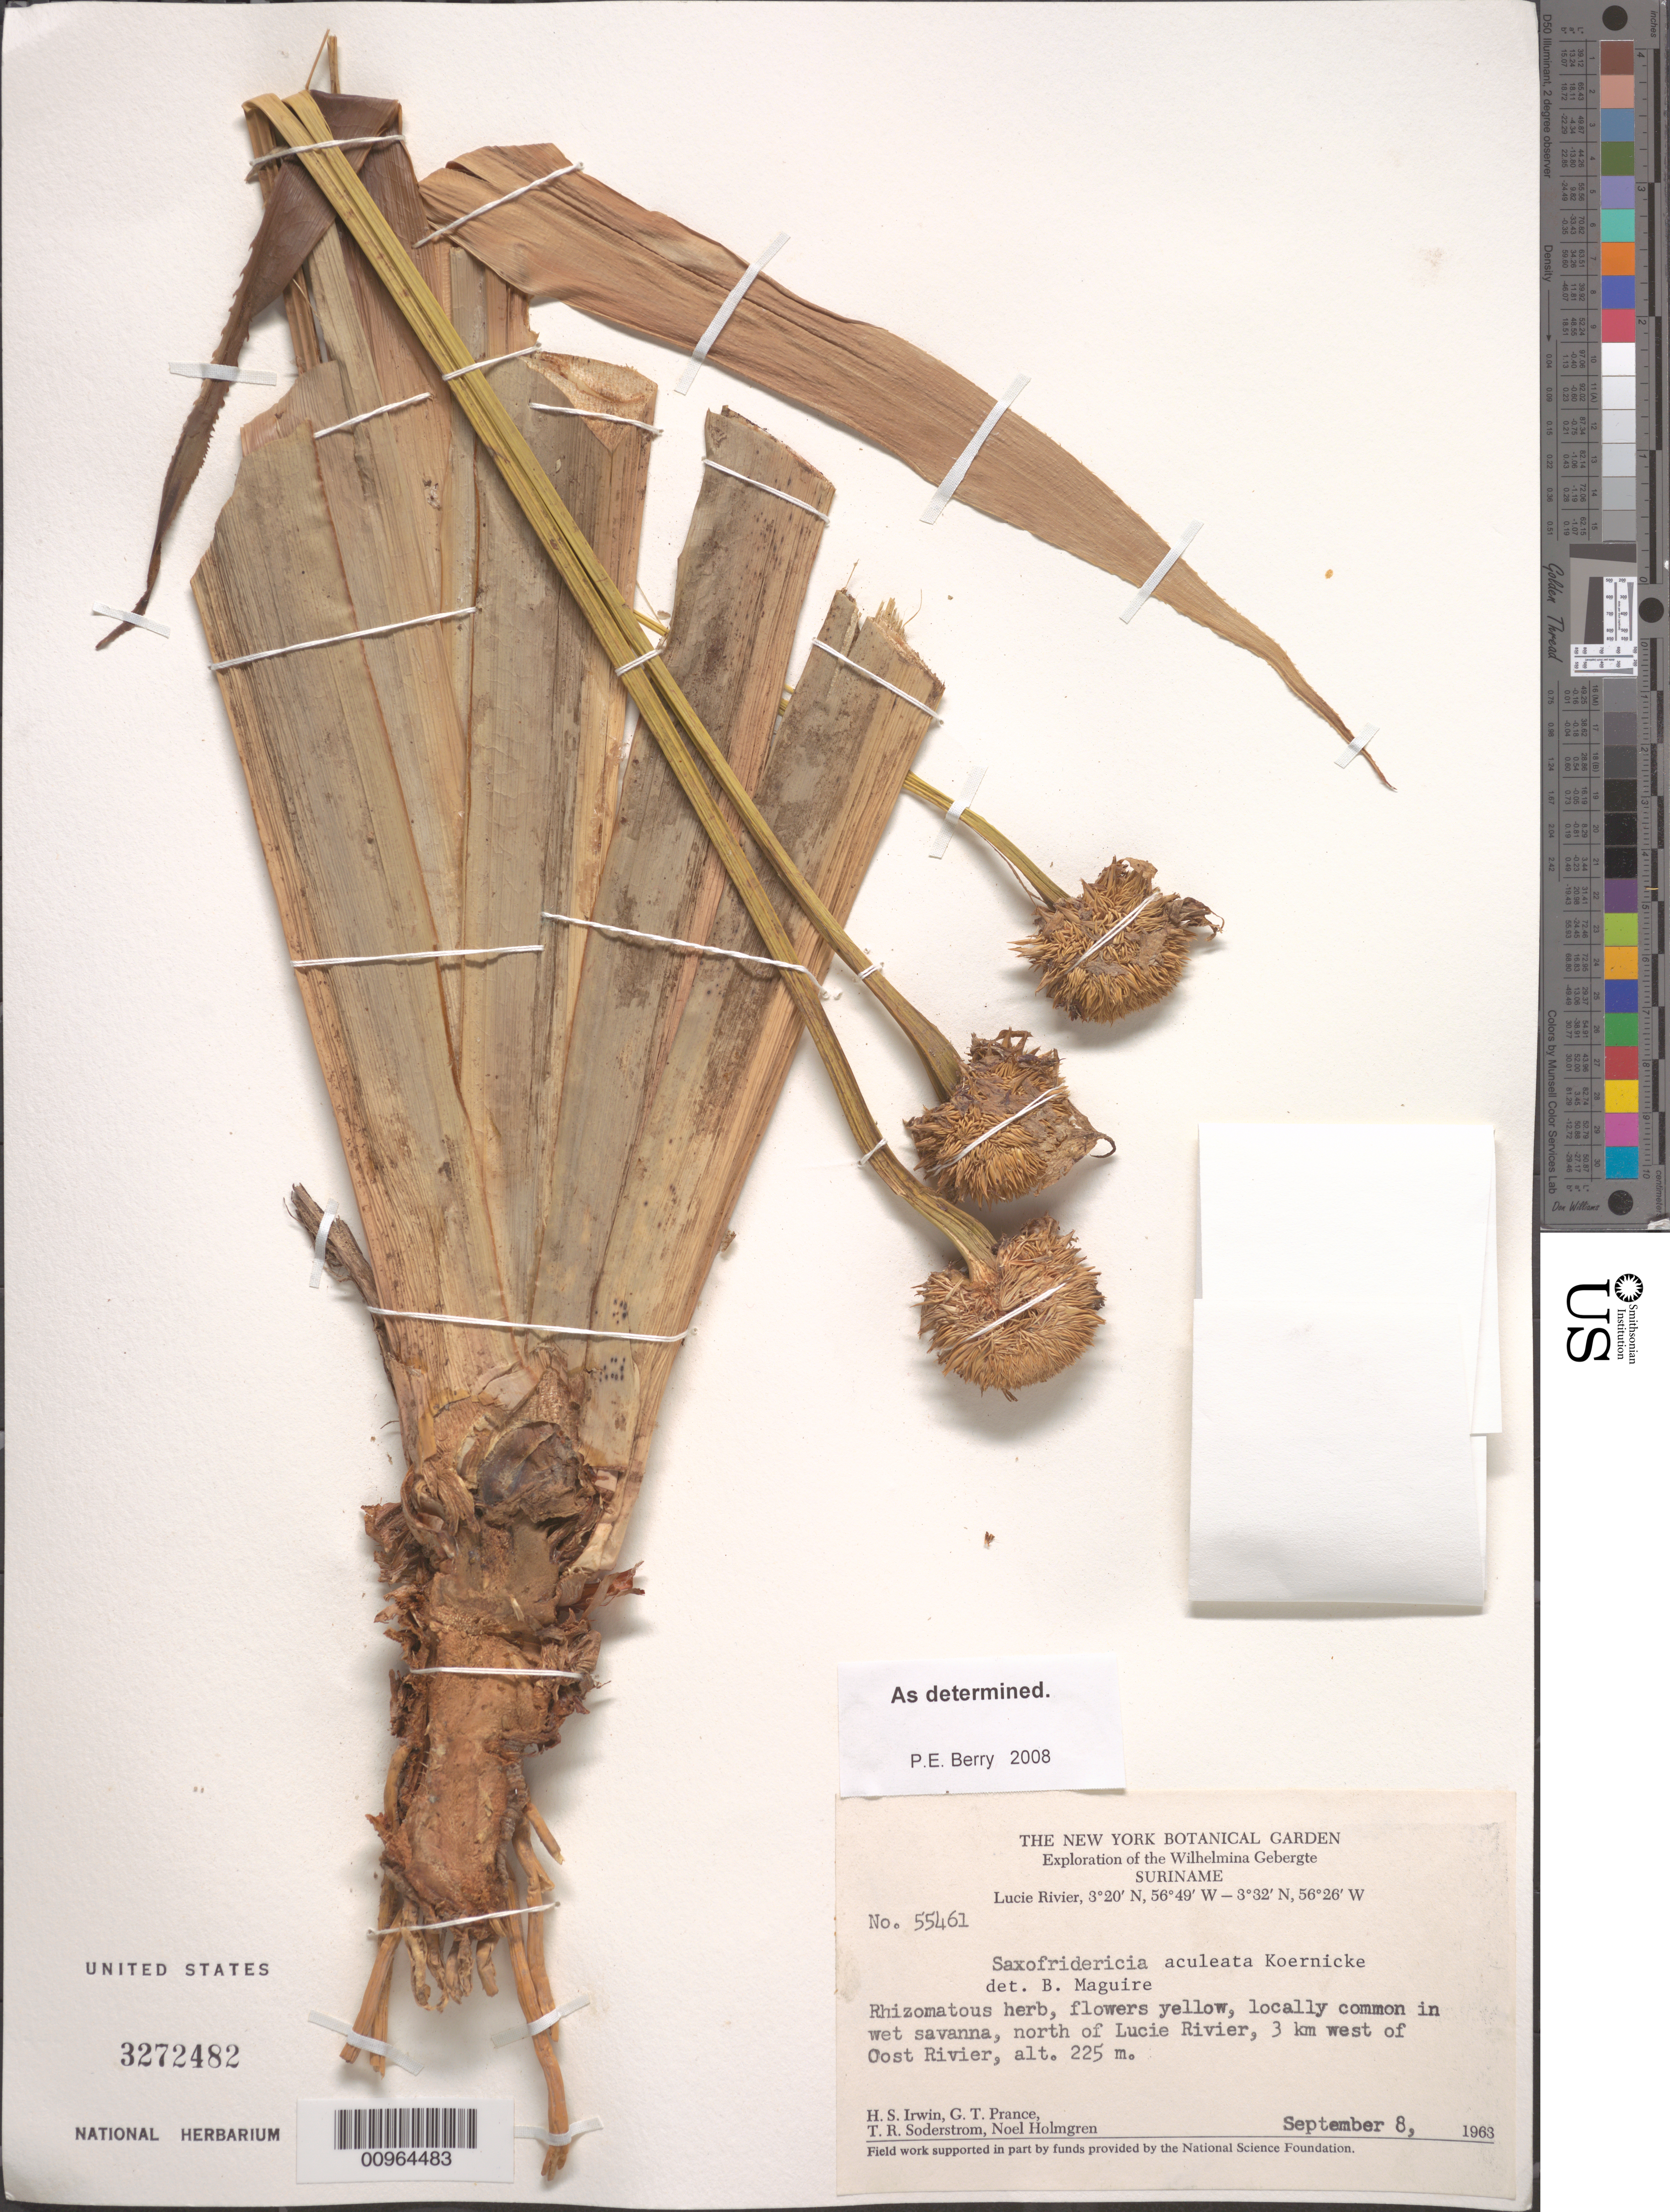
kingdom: Plantae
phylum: Tracheophyta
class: Liliopsida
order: Poales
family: Rapateaceae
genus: Saxofridericia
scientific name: Saxofridericia aculeata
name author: Körn.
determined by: Berry, P. E., (WIS), University of Wisconsin - Madison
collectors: H. Irwin, G. T. Prance, T. R. Soderstrom & N. H. Holmgren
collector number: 55461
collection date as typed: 8-Sep-63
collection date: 1963-09-08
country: Suriname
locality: Lucie R., north of; 3 km W of Oost R., Wilhelmina Gebergte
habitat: Wet savanna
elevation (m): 225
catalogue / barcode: US 3272482